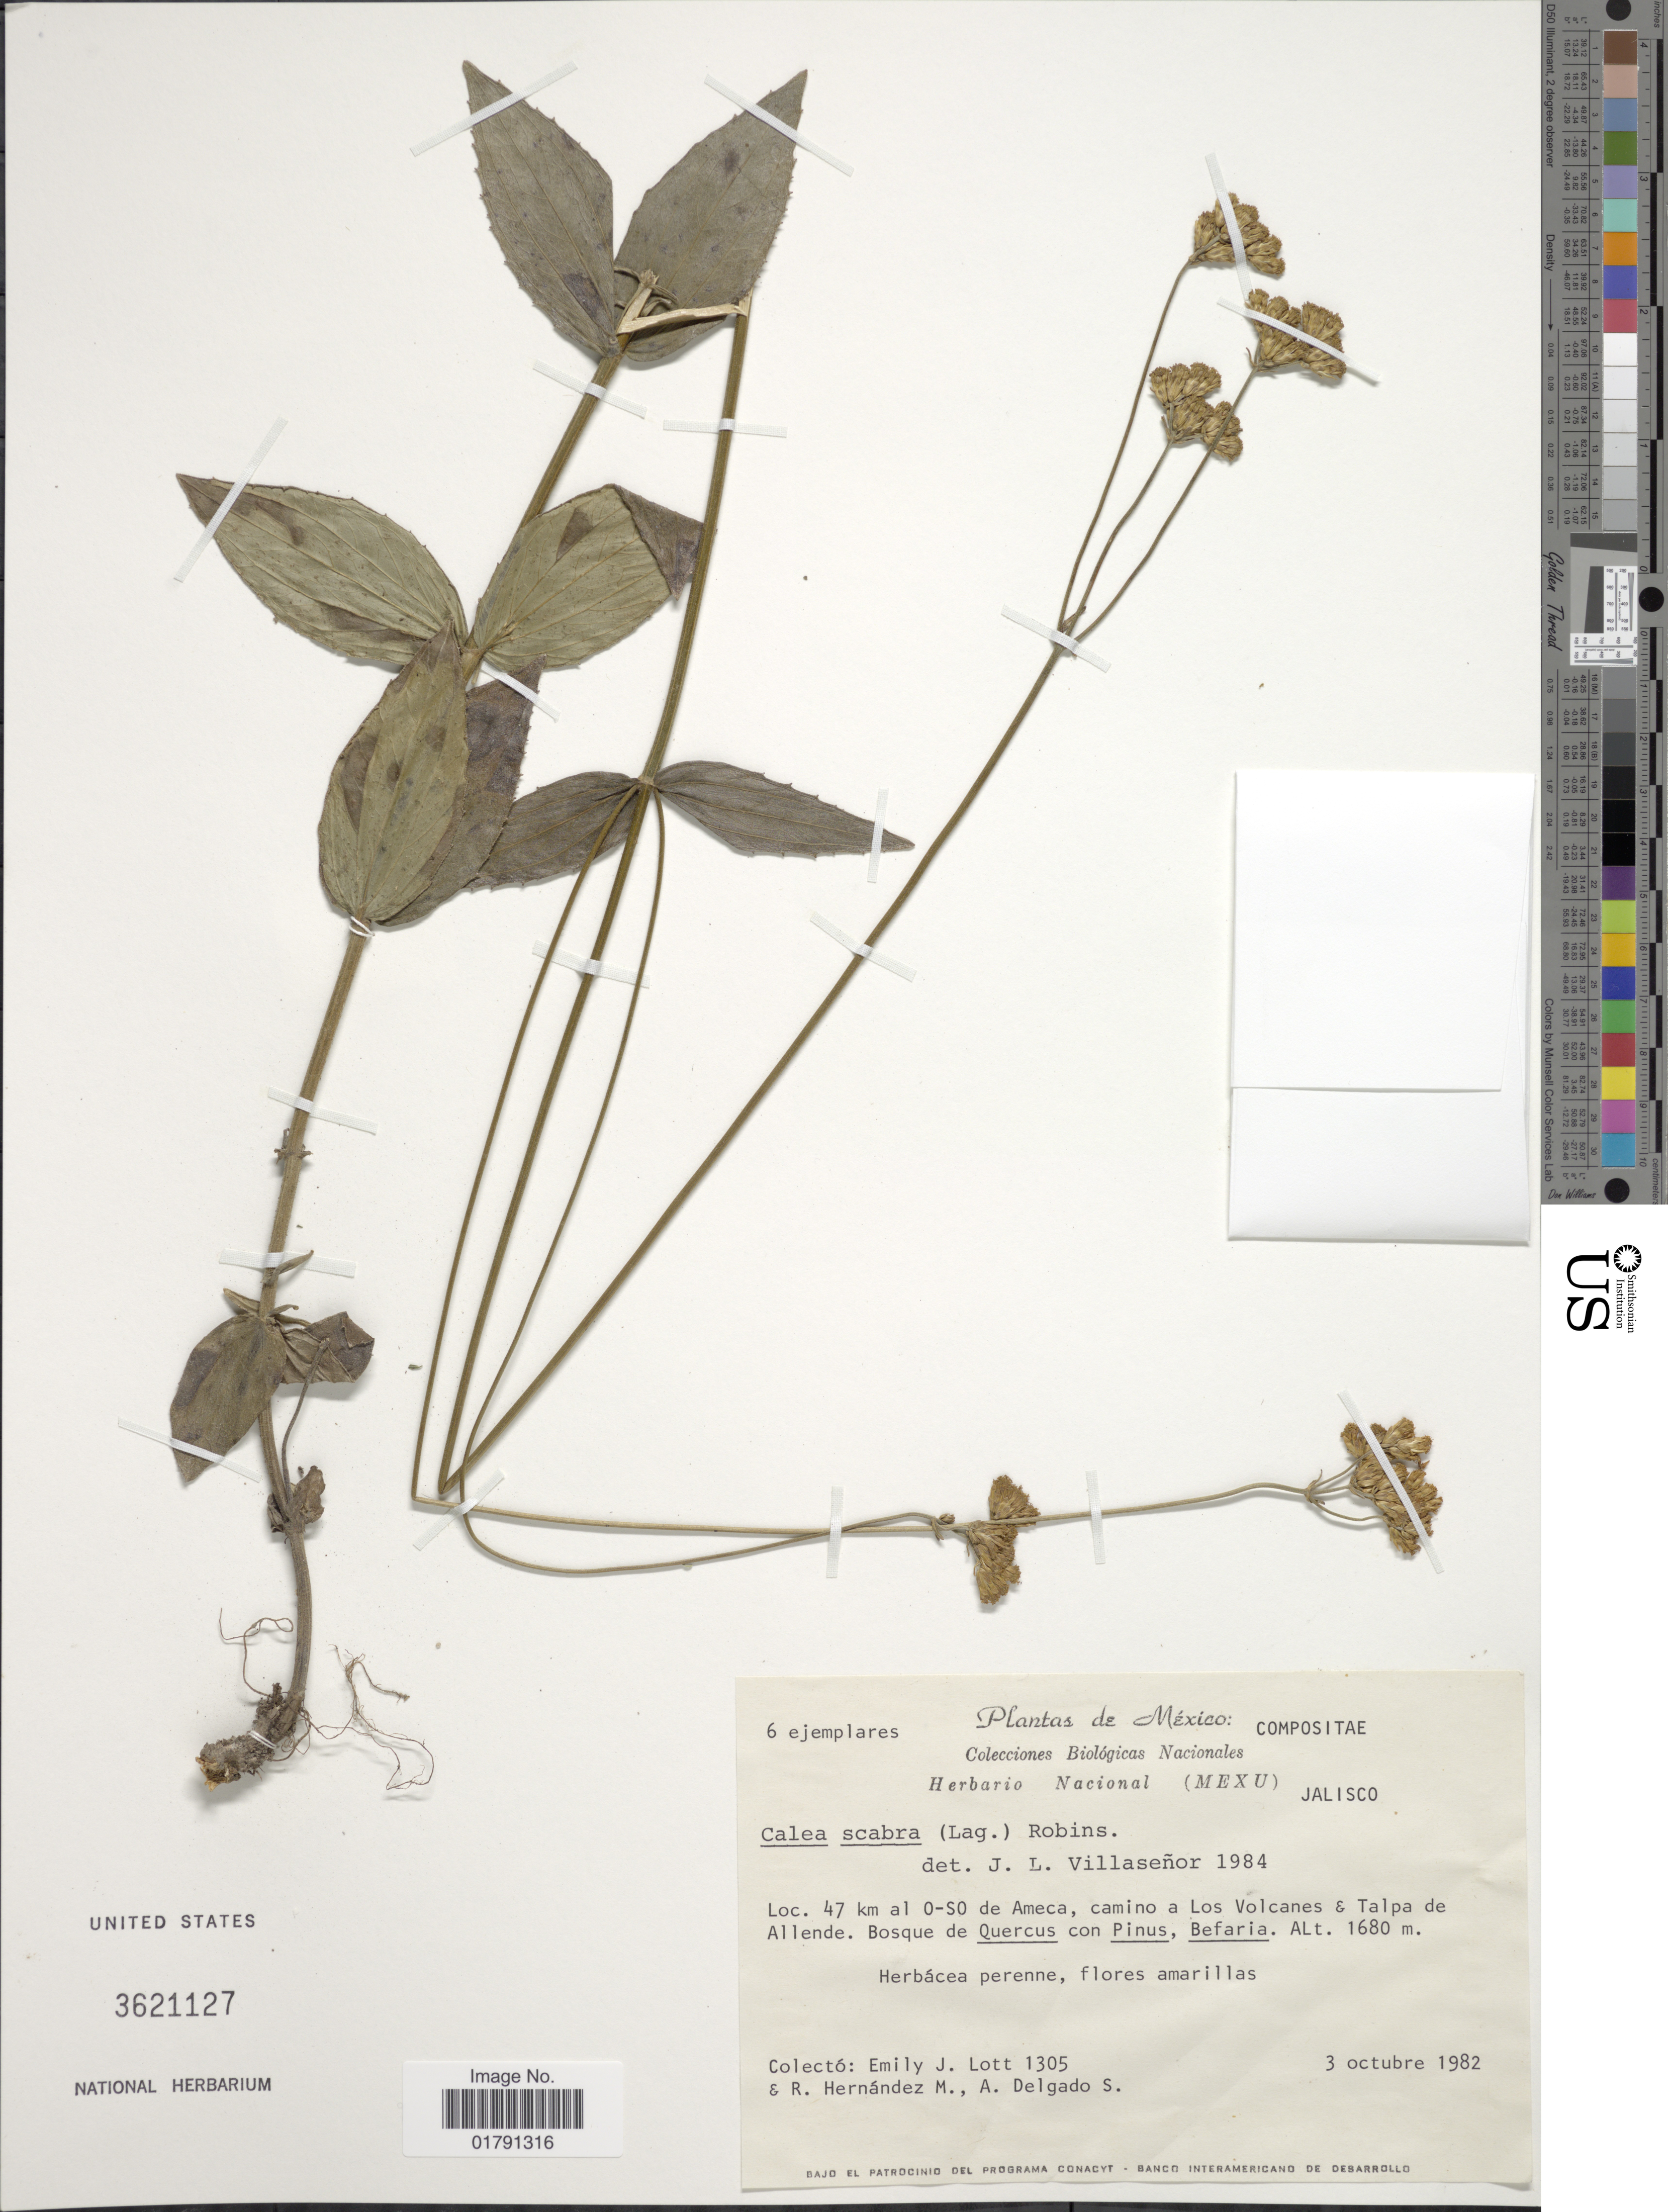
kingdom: Plantae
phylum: Tracheophyta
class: Magnoliopsida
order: Asterales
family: Asteraceae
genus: Alloispermum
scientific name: Alloispermum scabrum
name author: (Lag.) H. Rob.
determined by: Bueno, Vinicius Resende, (ICN), Universidade Federal do Rio Grande do Sul (BRAZIL)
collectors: E. J. Lott, R. Hernández M. & A. Delgado S.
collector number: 1305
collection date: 1982-10-03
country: Mexico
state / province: Jalisco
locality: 47 km al O-SO de Ameca, camino a Los Volcanes & Talpa de Allende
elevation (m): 1680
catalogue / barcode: US 3621127